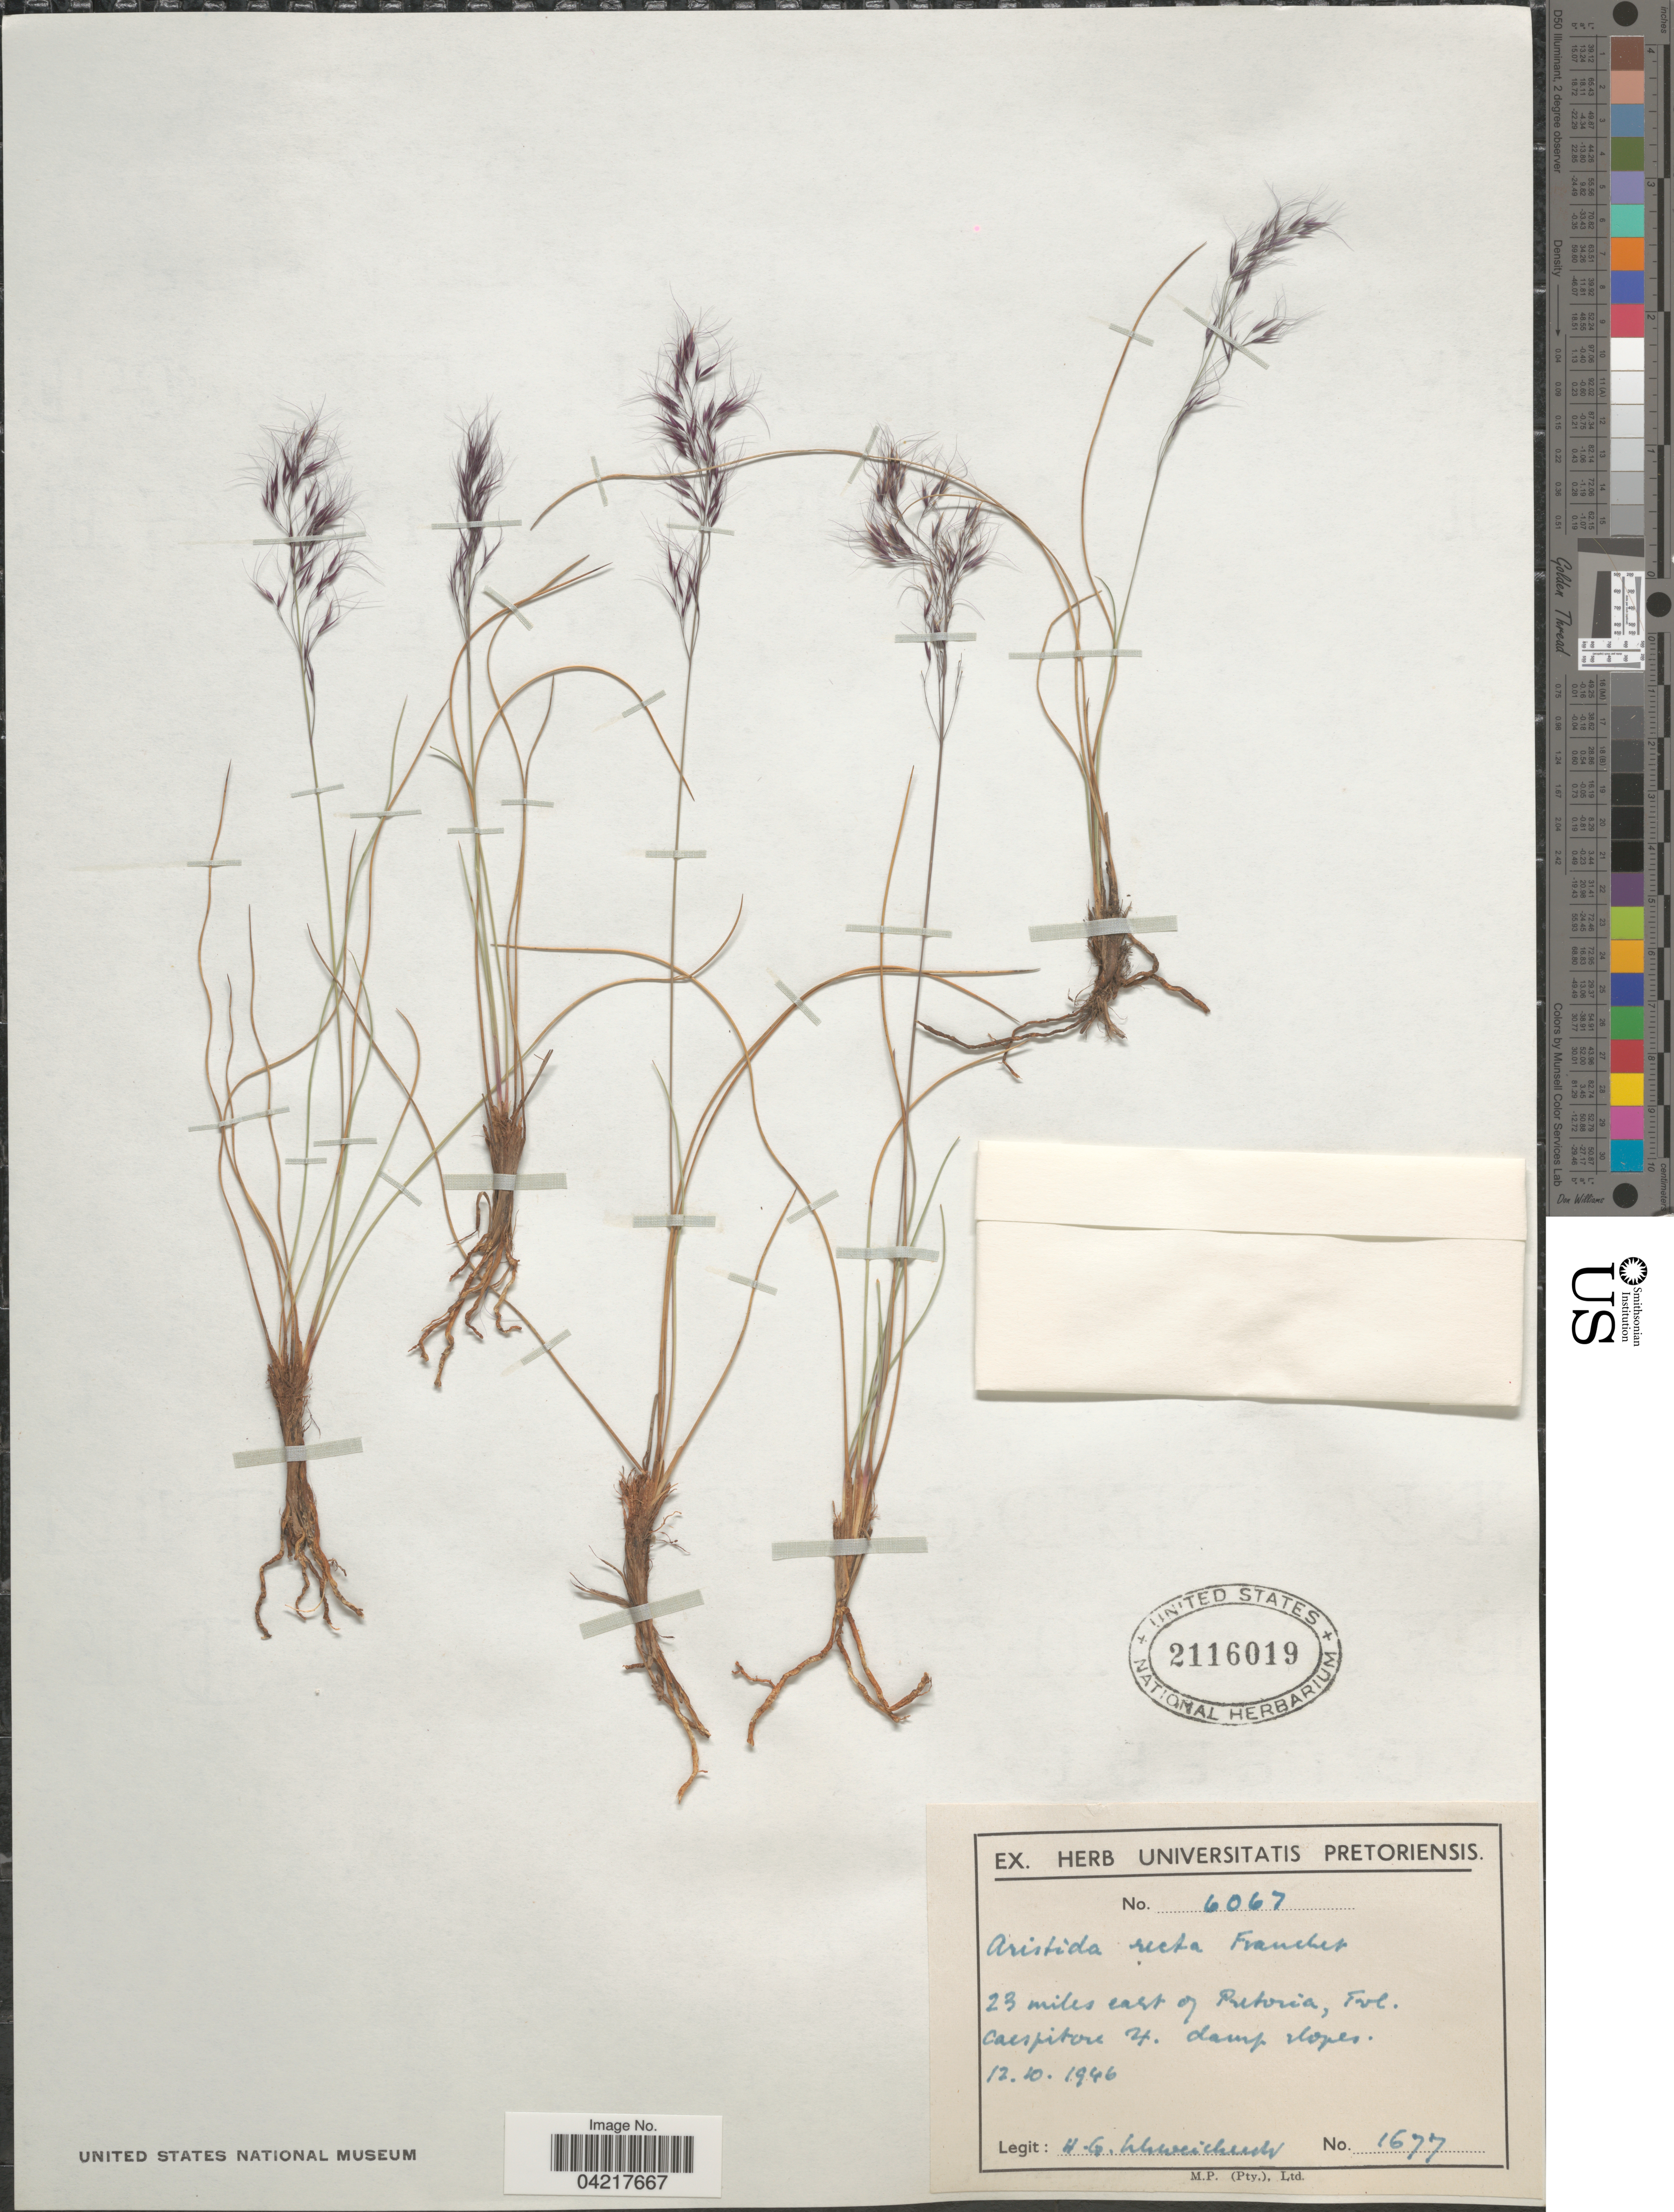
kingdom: Plantae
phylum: Tracheophyta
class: Liliopsida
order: Poales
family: Poaceae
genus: Aristida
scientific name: Aristida recta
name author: Franch.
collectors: H. Schweickerdt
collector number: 1677/6067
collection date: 1946-10-12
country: South Africa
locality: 23 miles east of Pretoria, Tvl.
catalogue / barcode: US 2116019